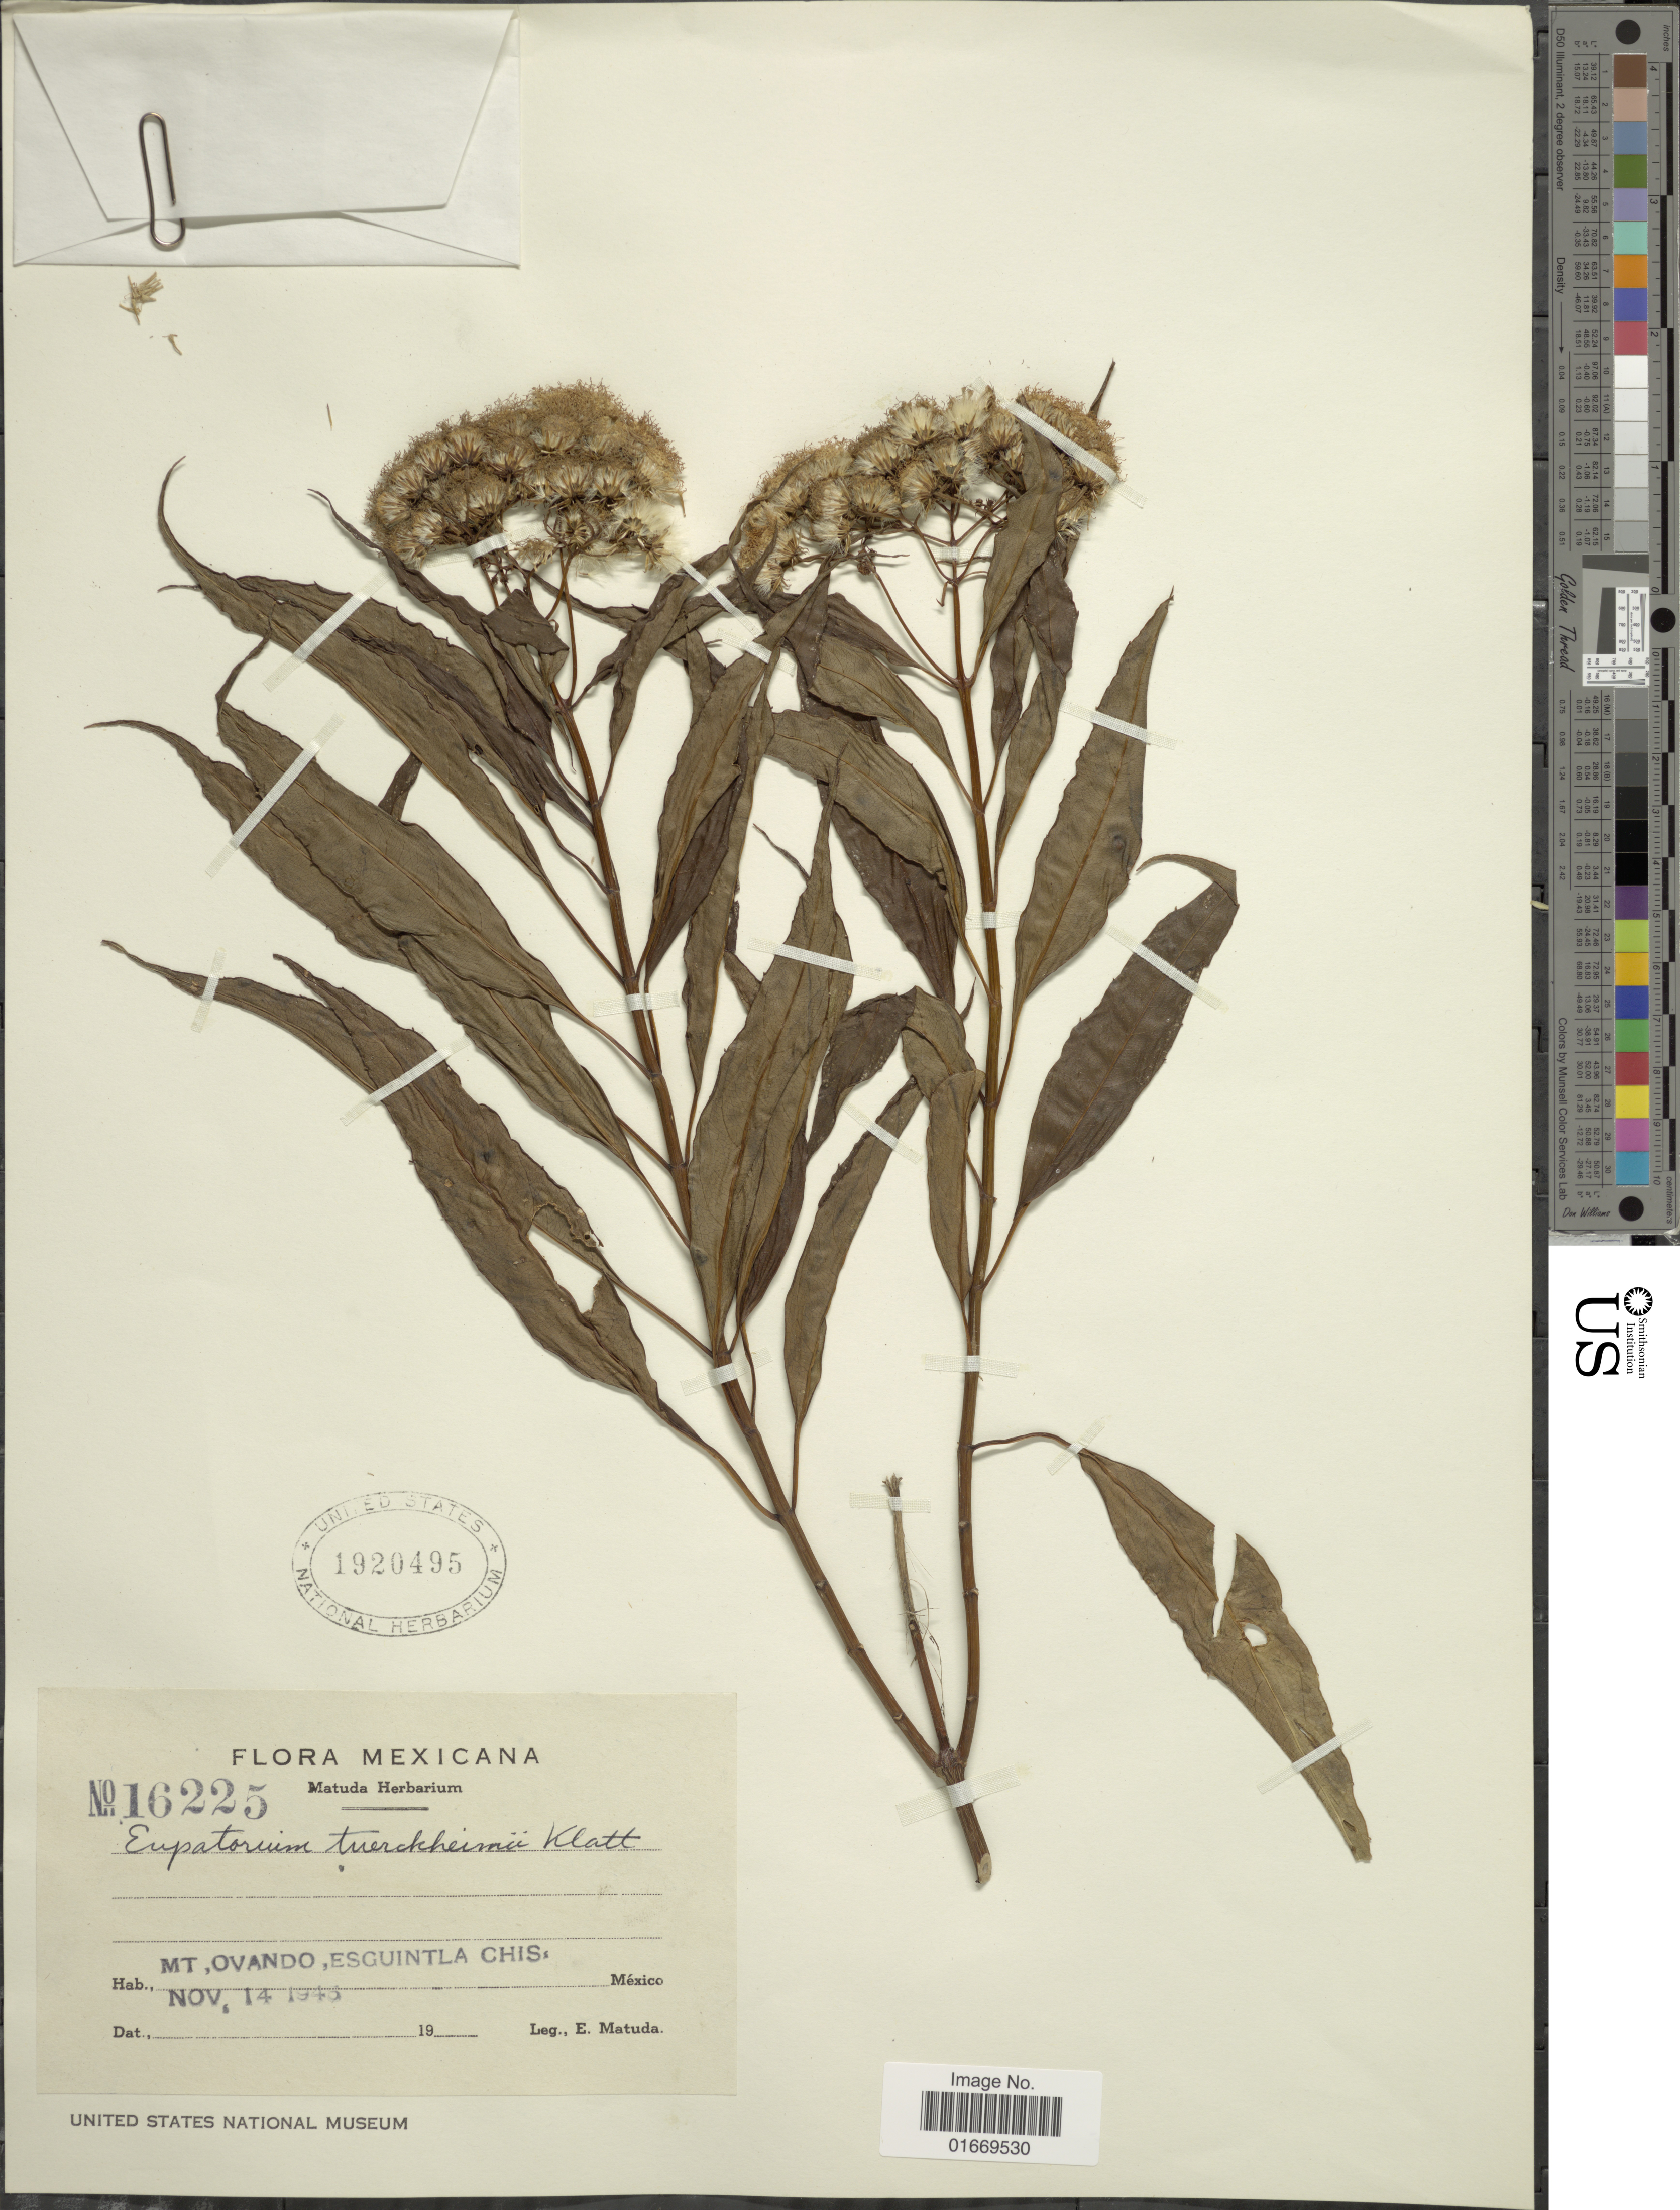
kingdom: Plantae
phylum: Tracheophyta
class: Magnoliopsida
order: Asterales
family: Asteraceae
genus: Bartlettina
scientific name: Bartlettina tuerckheimii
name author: (Klatt) R.M. King & H. Rob.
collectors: E. Matuda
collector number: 16225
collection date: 1945-11-14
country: Mexico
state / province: Chiapas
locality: Mt, Ovamdo, Esguintla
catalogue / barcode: US 1920495